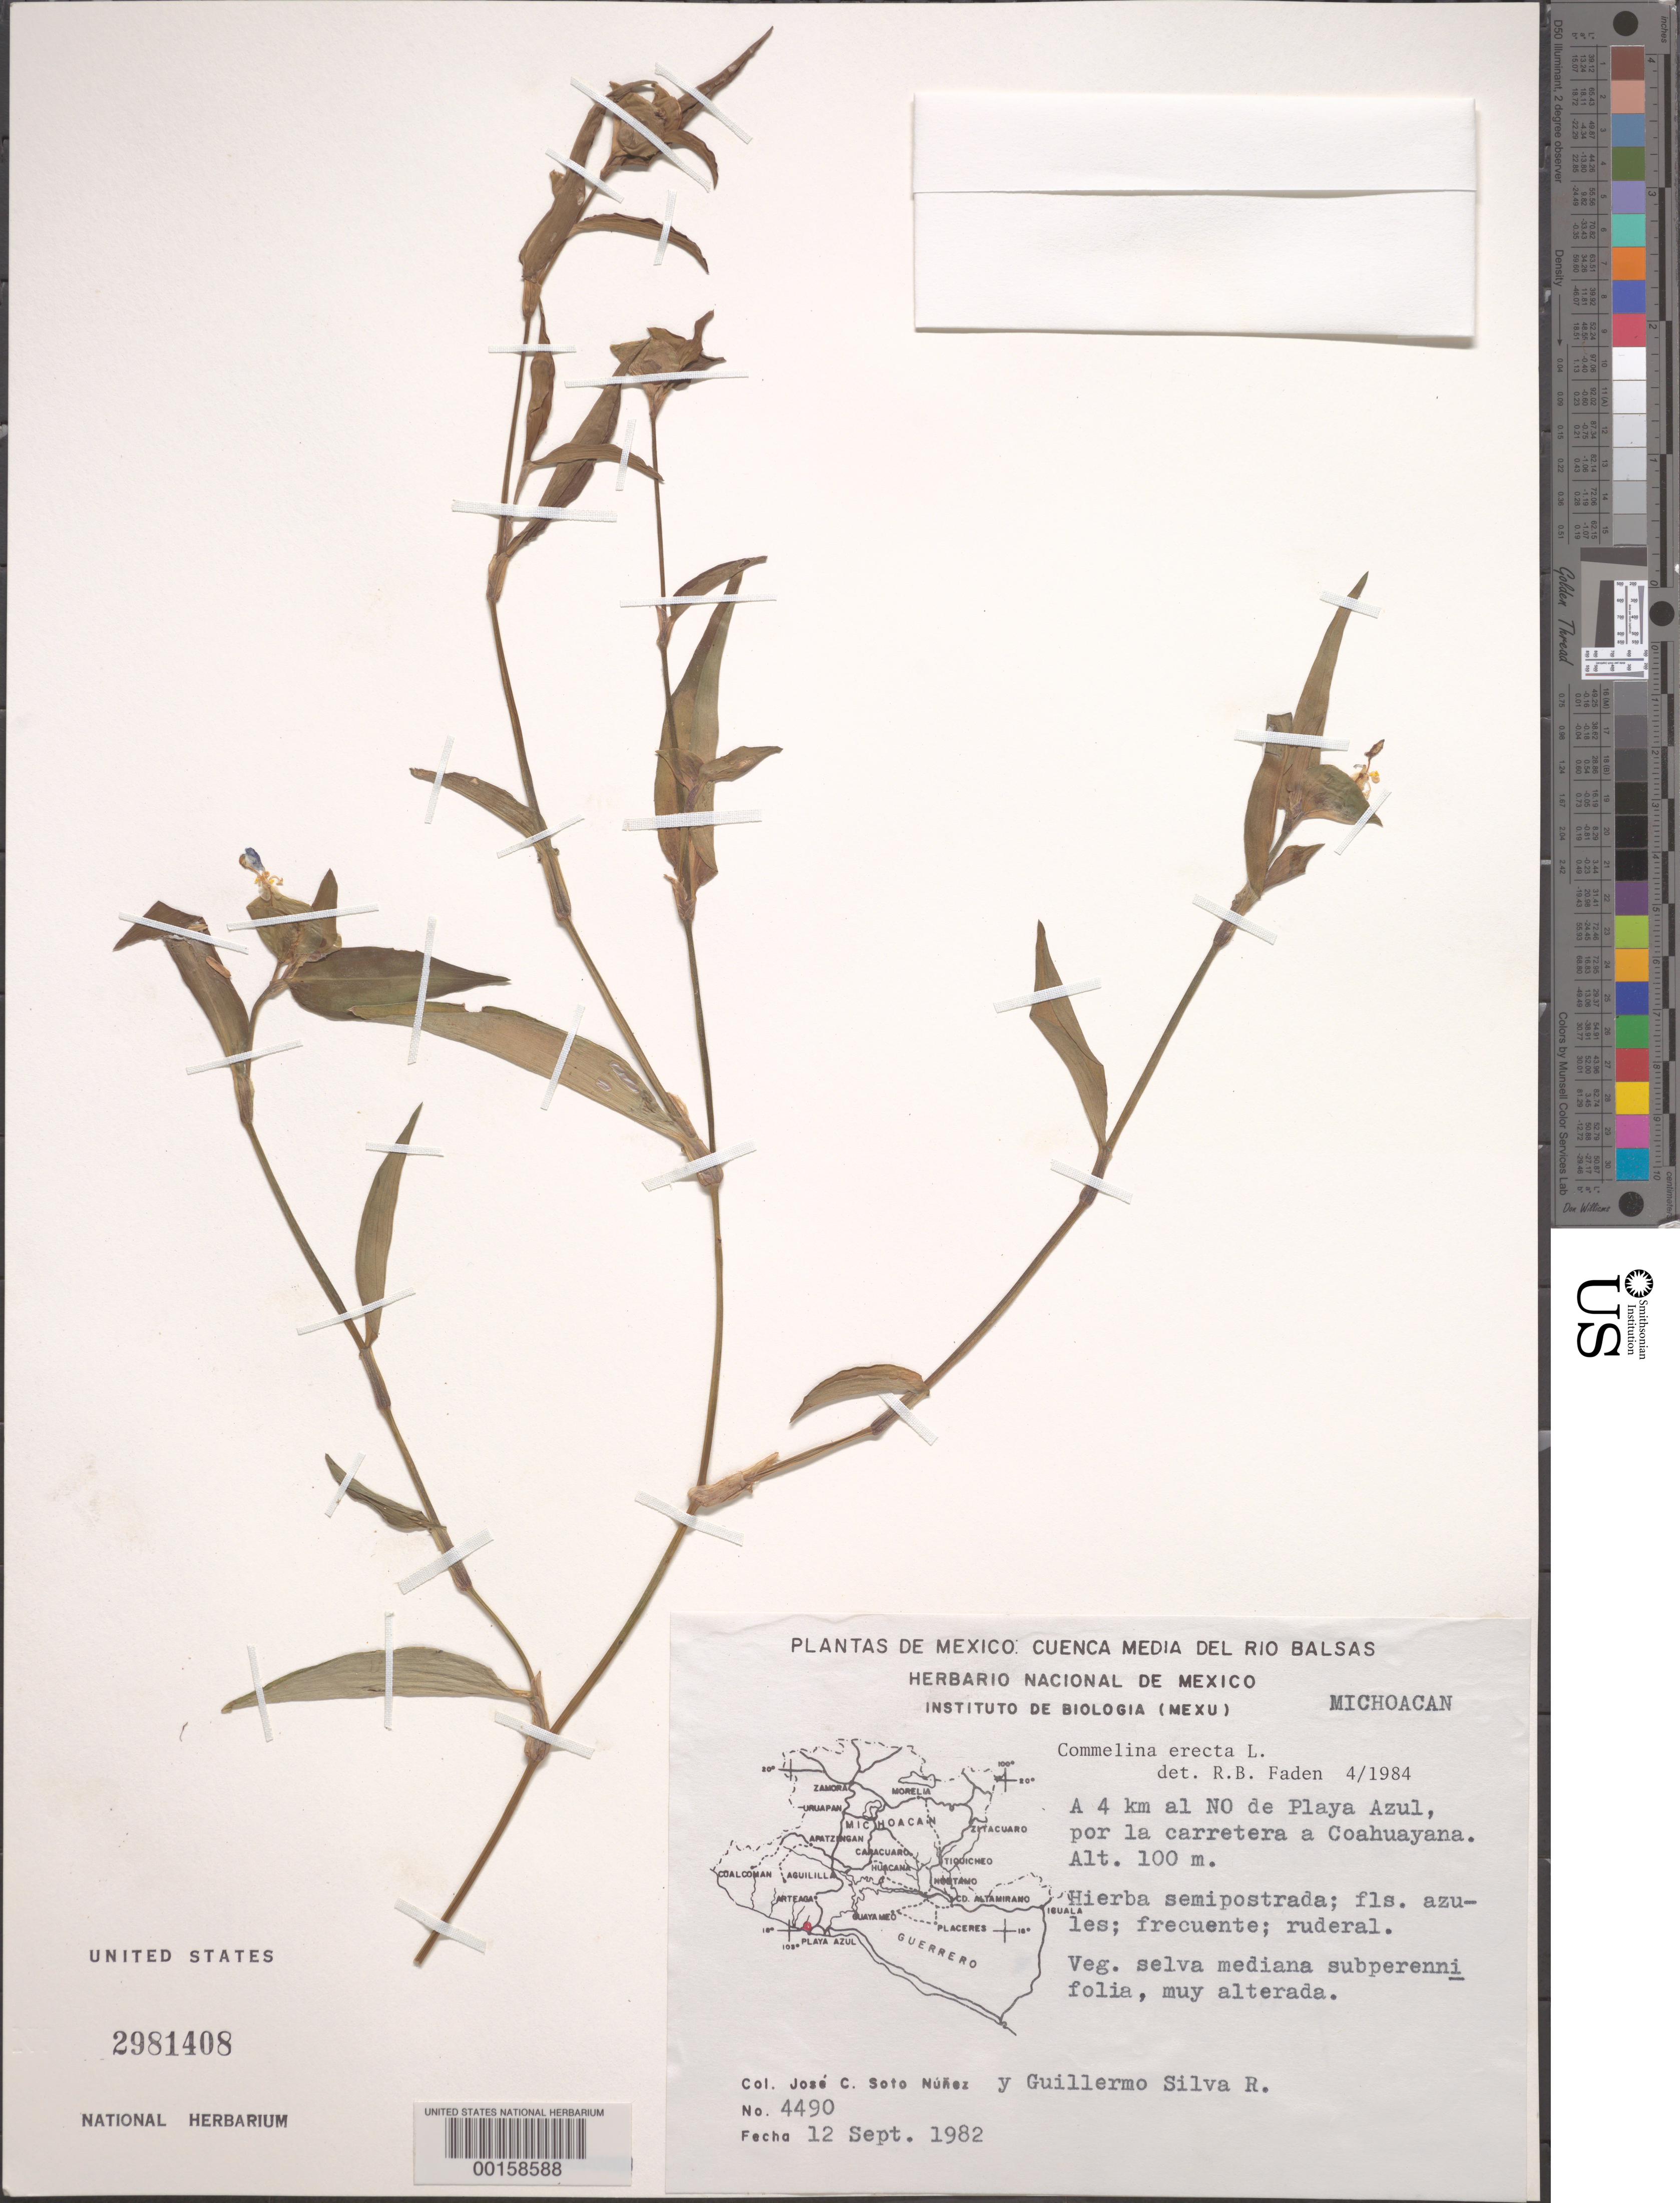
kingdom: Plantae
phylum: Tracheophyta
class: Liliopsida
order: Commelinales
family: Commelinaceae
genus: Commelina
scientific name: Commelina erecta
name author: L.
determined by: Faden, Robert B., (US), Smithsonian Institution - National Museum of Natural History (UNITED STATES)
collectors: J. C. Soto Núñez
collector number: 4490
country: Mexico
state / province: Michoacán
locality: Playa Azul Mun. (?), Coahuayana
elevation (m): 100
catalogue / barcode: US 2981408